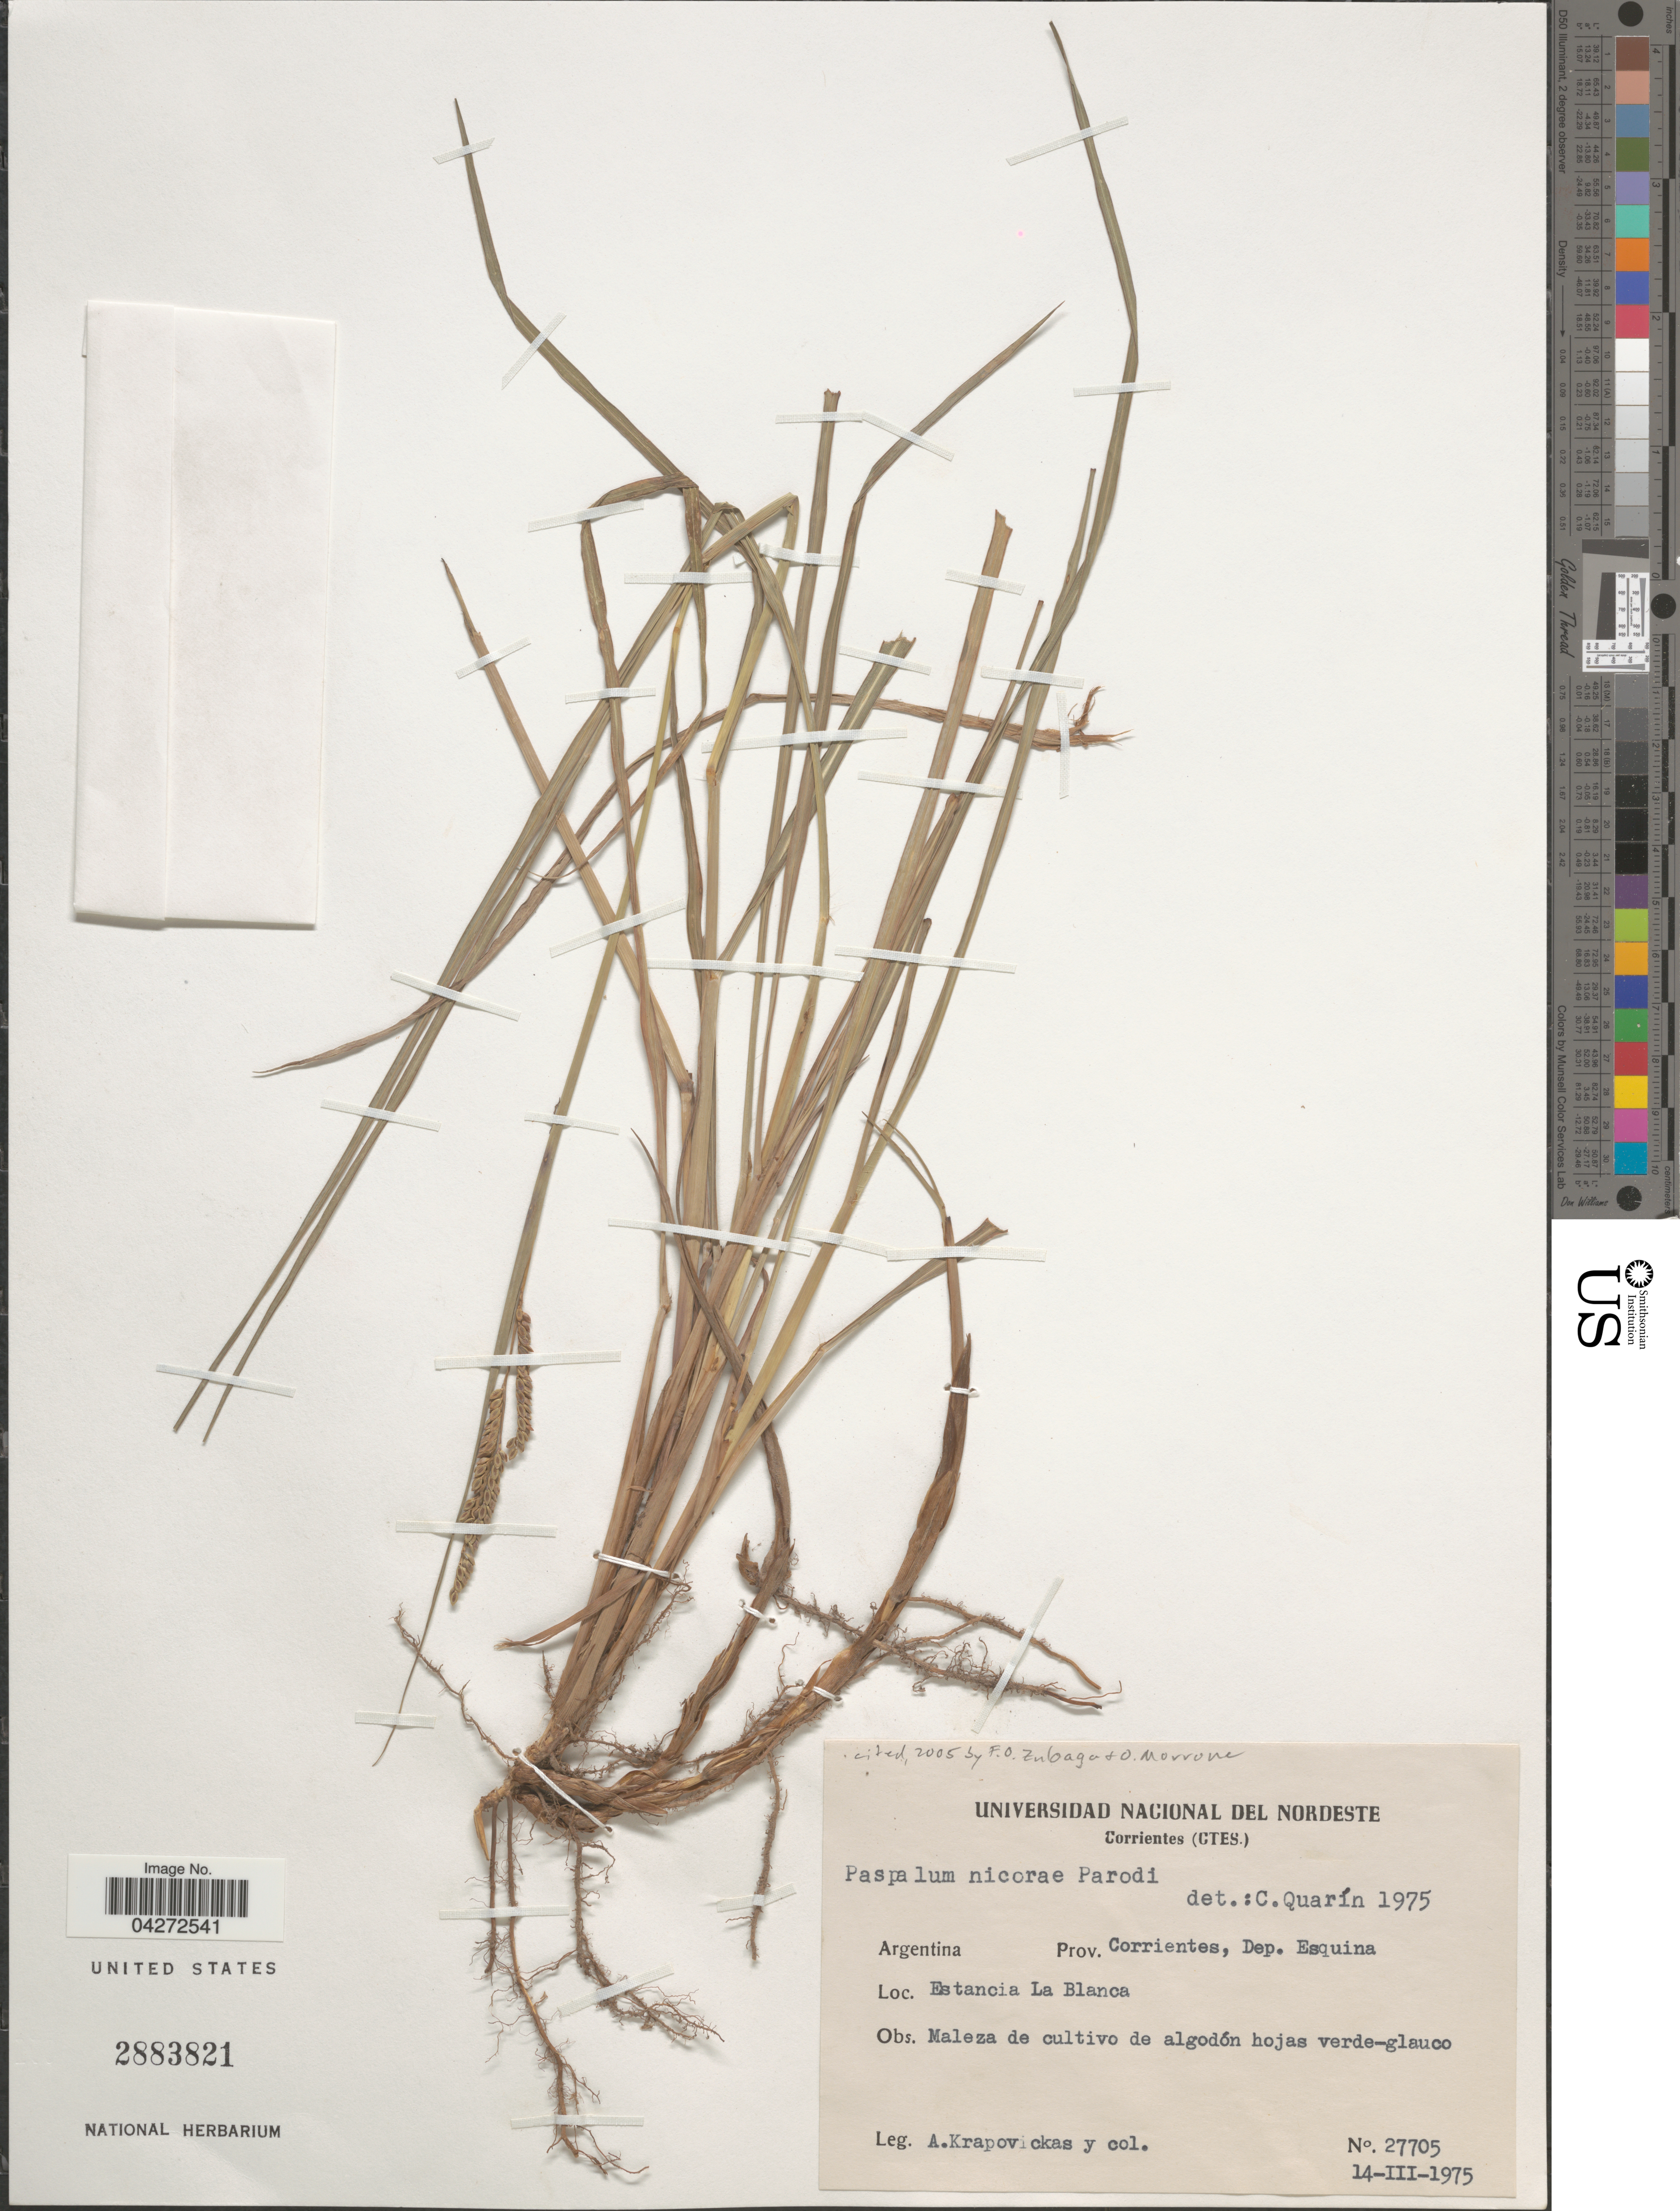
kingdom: Plantae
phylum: Tracheophyta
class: Liliopsida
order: Poales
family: Poaceae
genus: Paspalum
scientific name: Paspalum nicorae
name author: Parodi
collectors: A. Krapovickas & Col.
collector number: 27705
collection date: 1975-03-14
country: Argentina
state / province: Corrientes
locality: Dep. Esquina. Estancia La Blanca.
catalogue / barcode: US 2883821